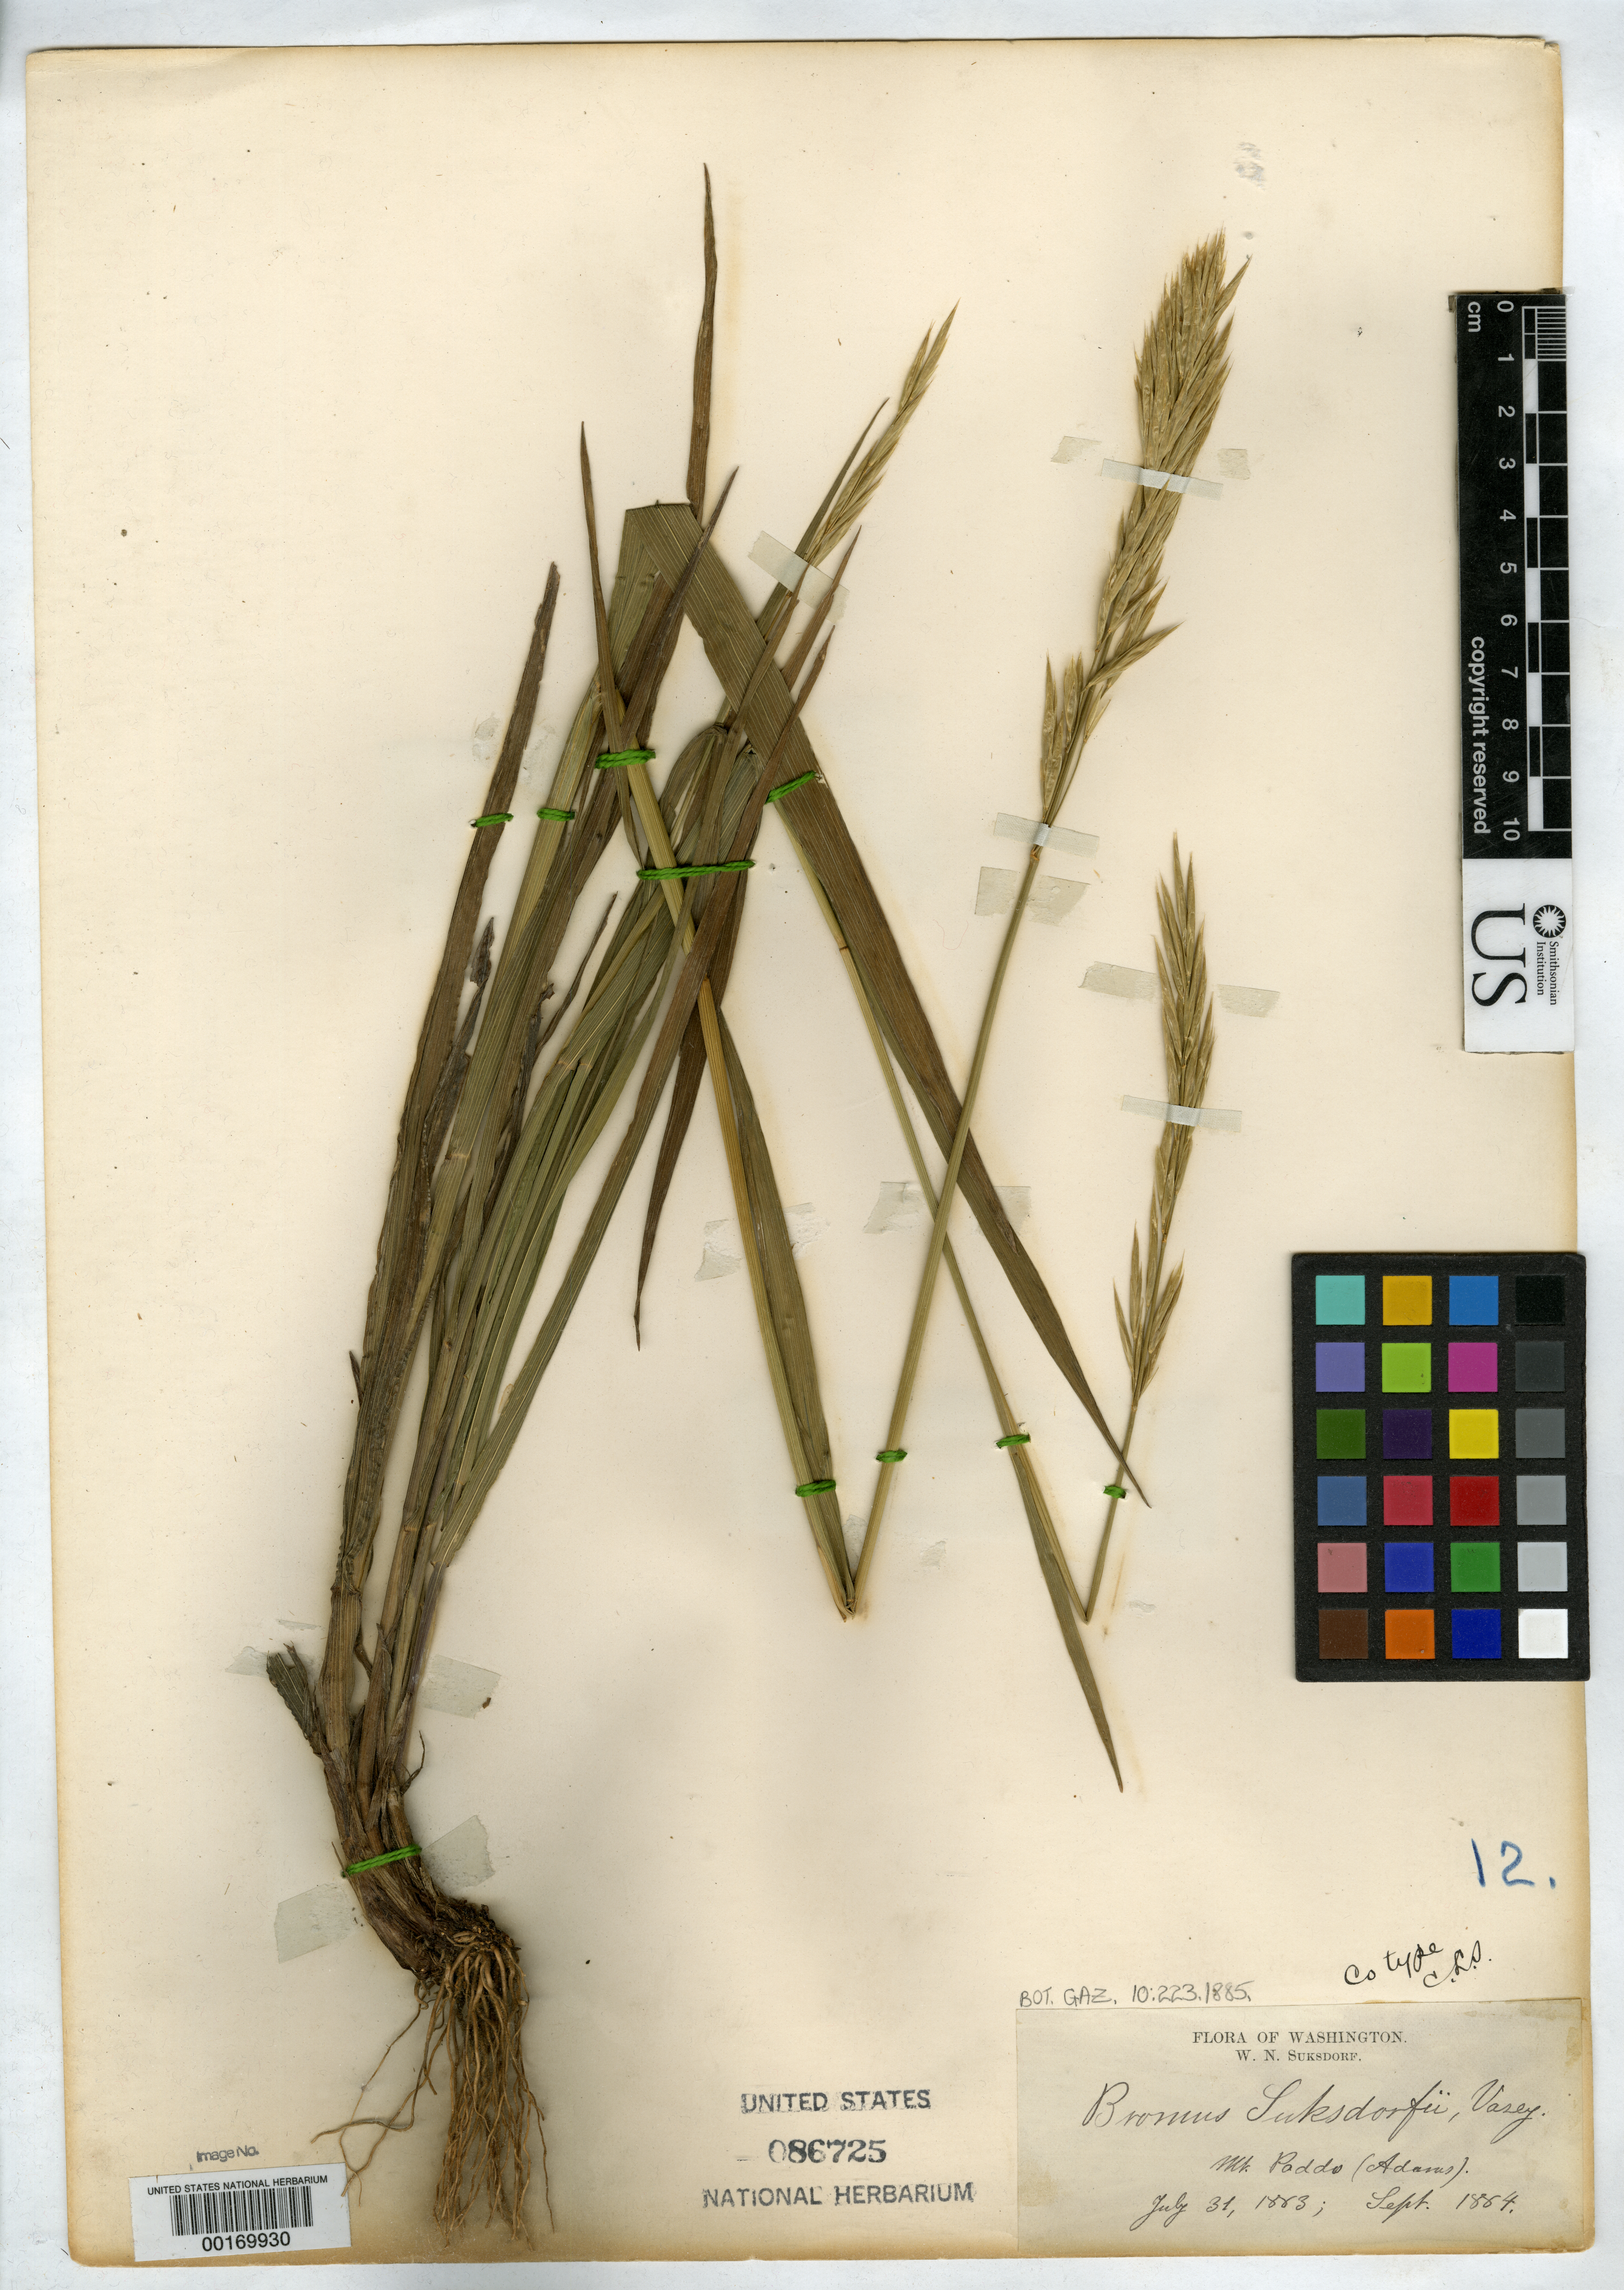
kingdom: Plantae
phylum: Tracheophyta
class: Liliopsida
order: Poales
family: Poaceae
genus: Bromus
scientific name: Bromus suksdorfii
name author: Vasey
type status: Isotype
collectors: W. N. Suksdorf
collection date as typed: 31 Jul 1883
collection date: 1883-07-31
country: United States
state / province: Washington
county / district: Yakima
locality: Mt. Paddo. (Adams).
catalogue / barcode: US 86725